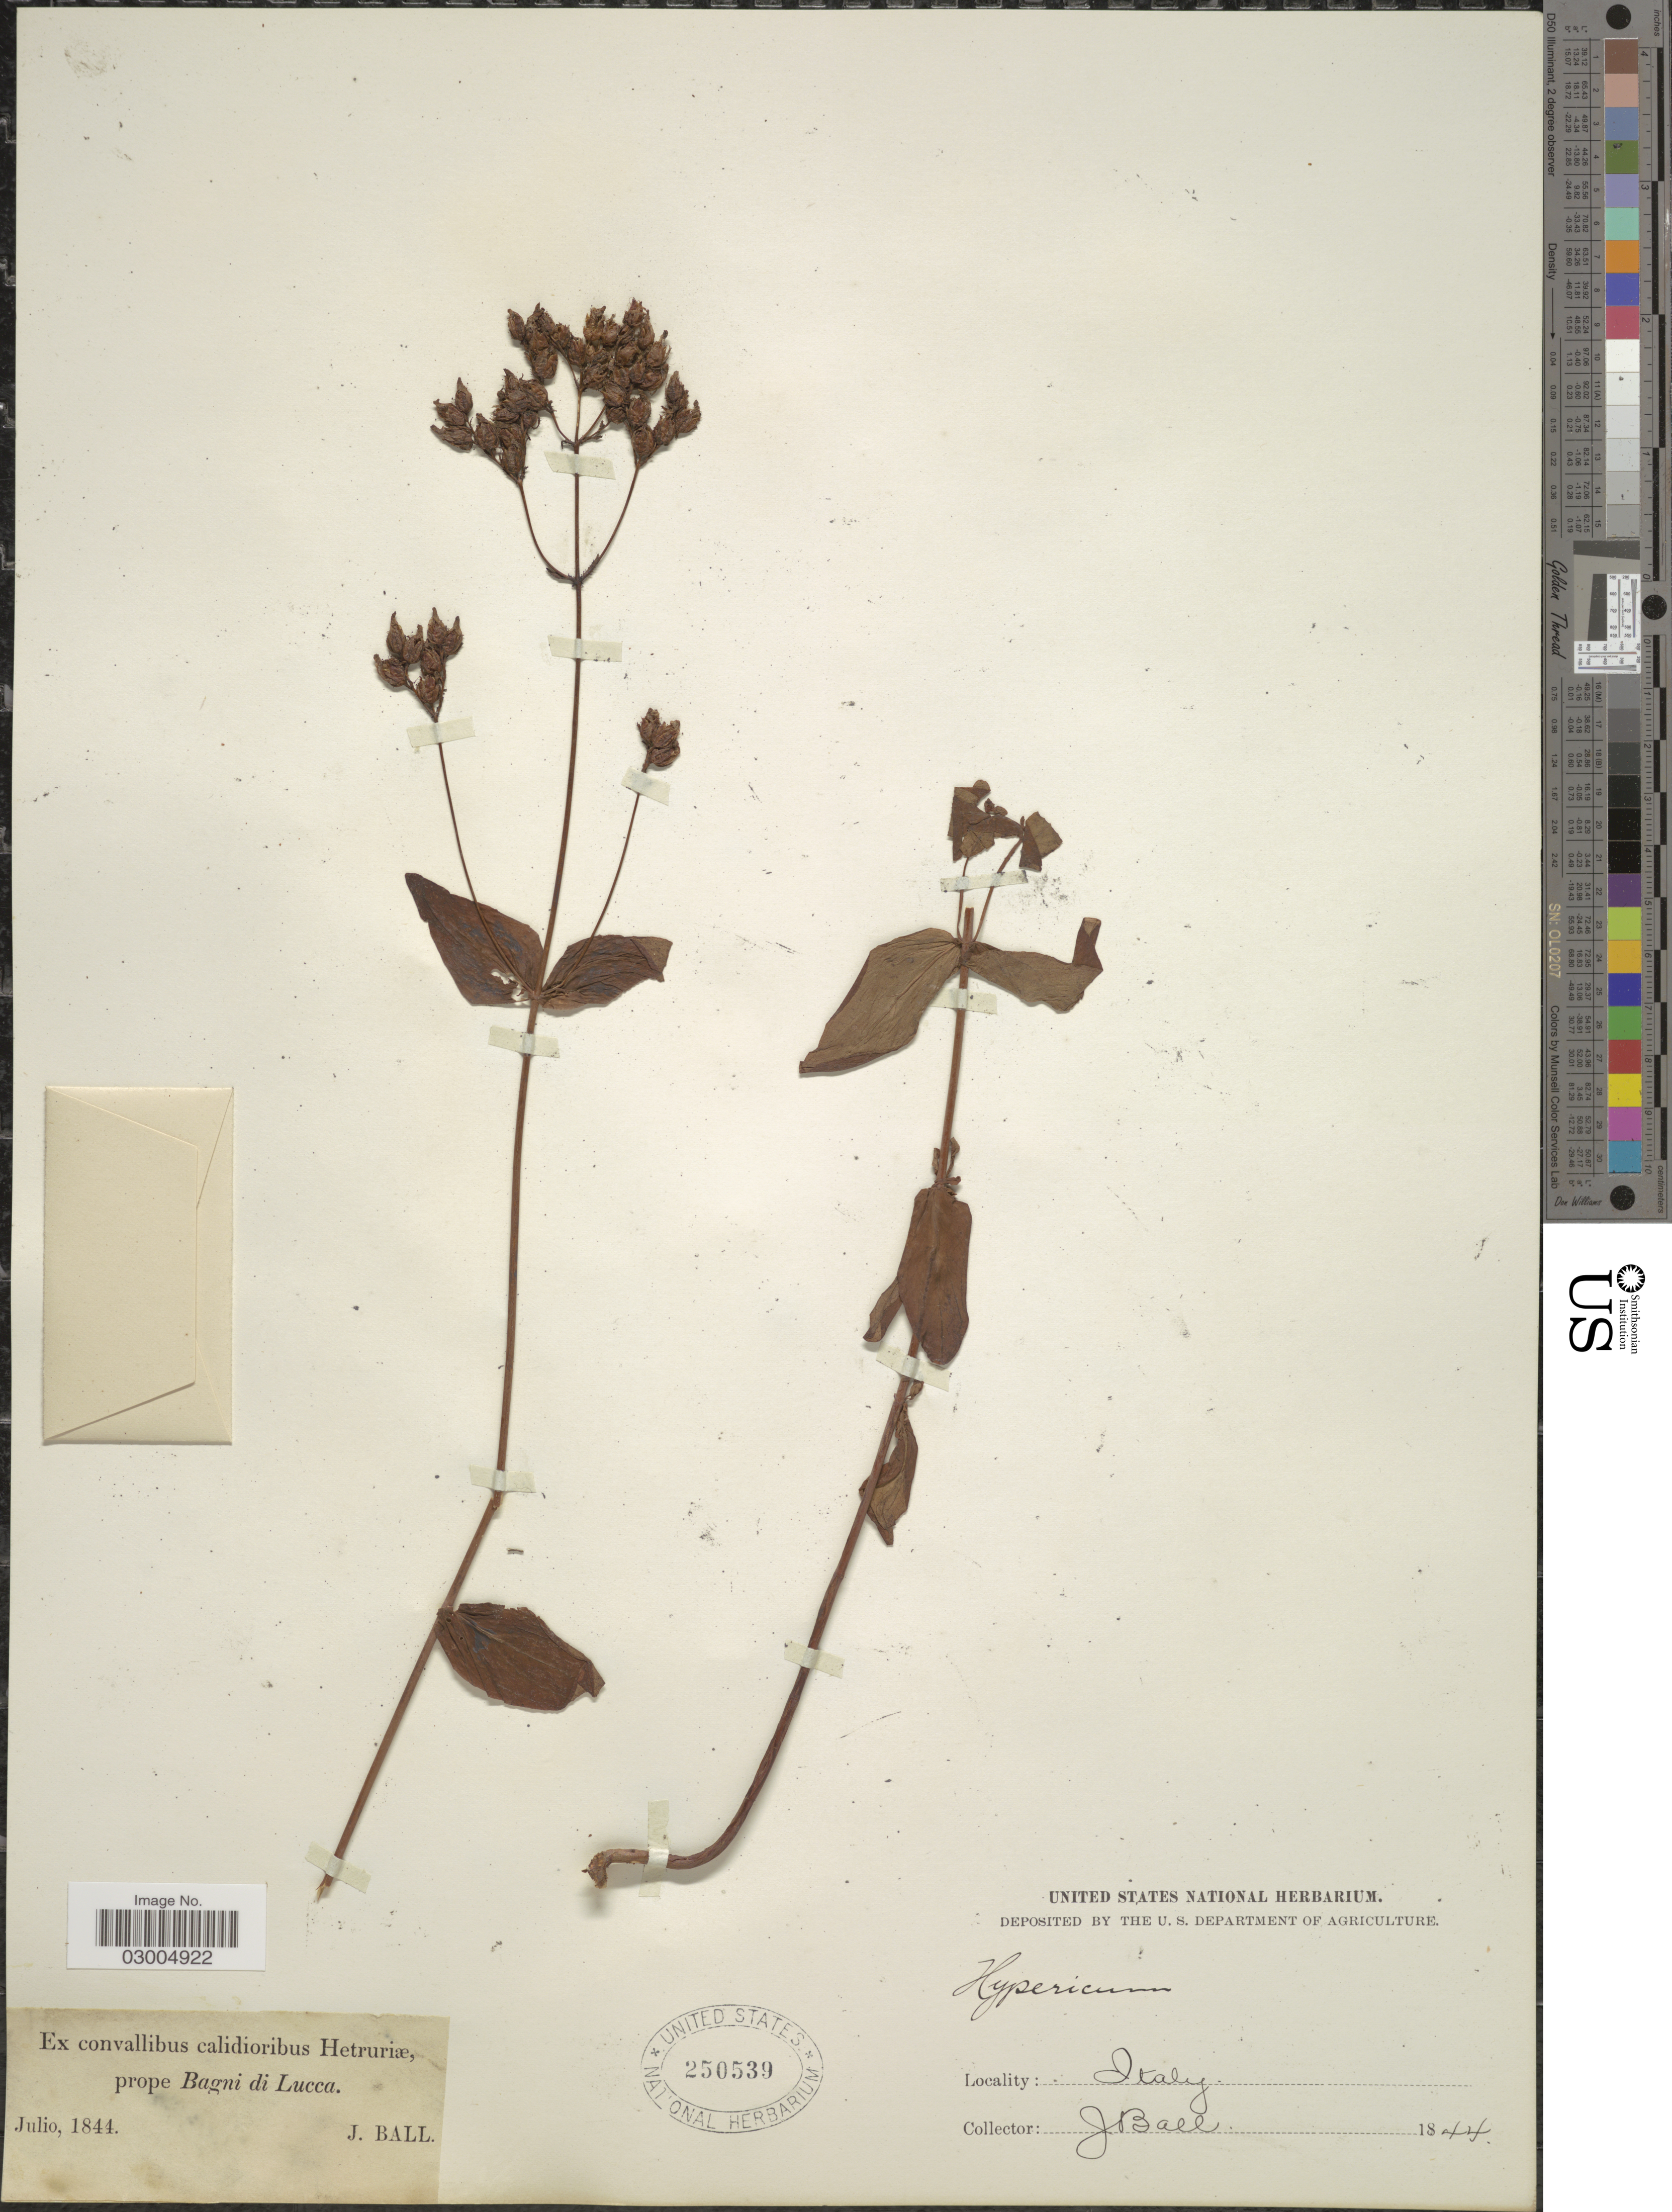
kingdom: Plantae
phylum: Tracheophyta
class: Magnoliopsida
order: Malpighiales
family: Hypericaceae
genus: Hypericum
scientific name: Hypericum sp.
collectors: J. Ball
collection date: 1844-07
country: Italy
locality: Ex convallibus calidioribus Hetruriæ, prope Bagni di Lucca.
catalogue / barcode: US 250539